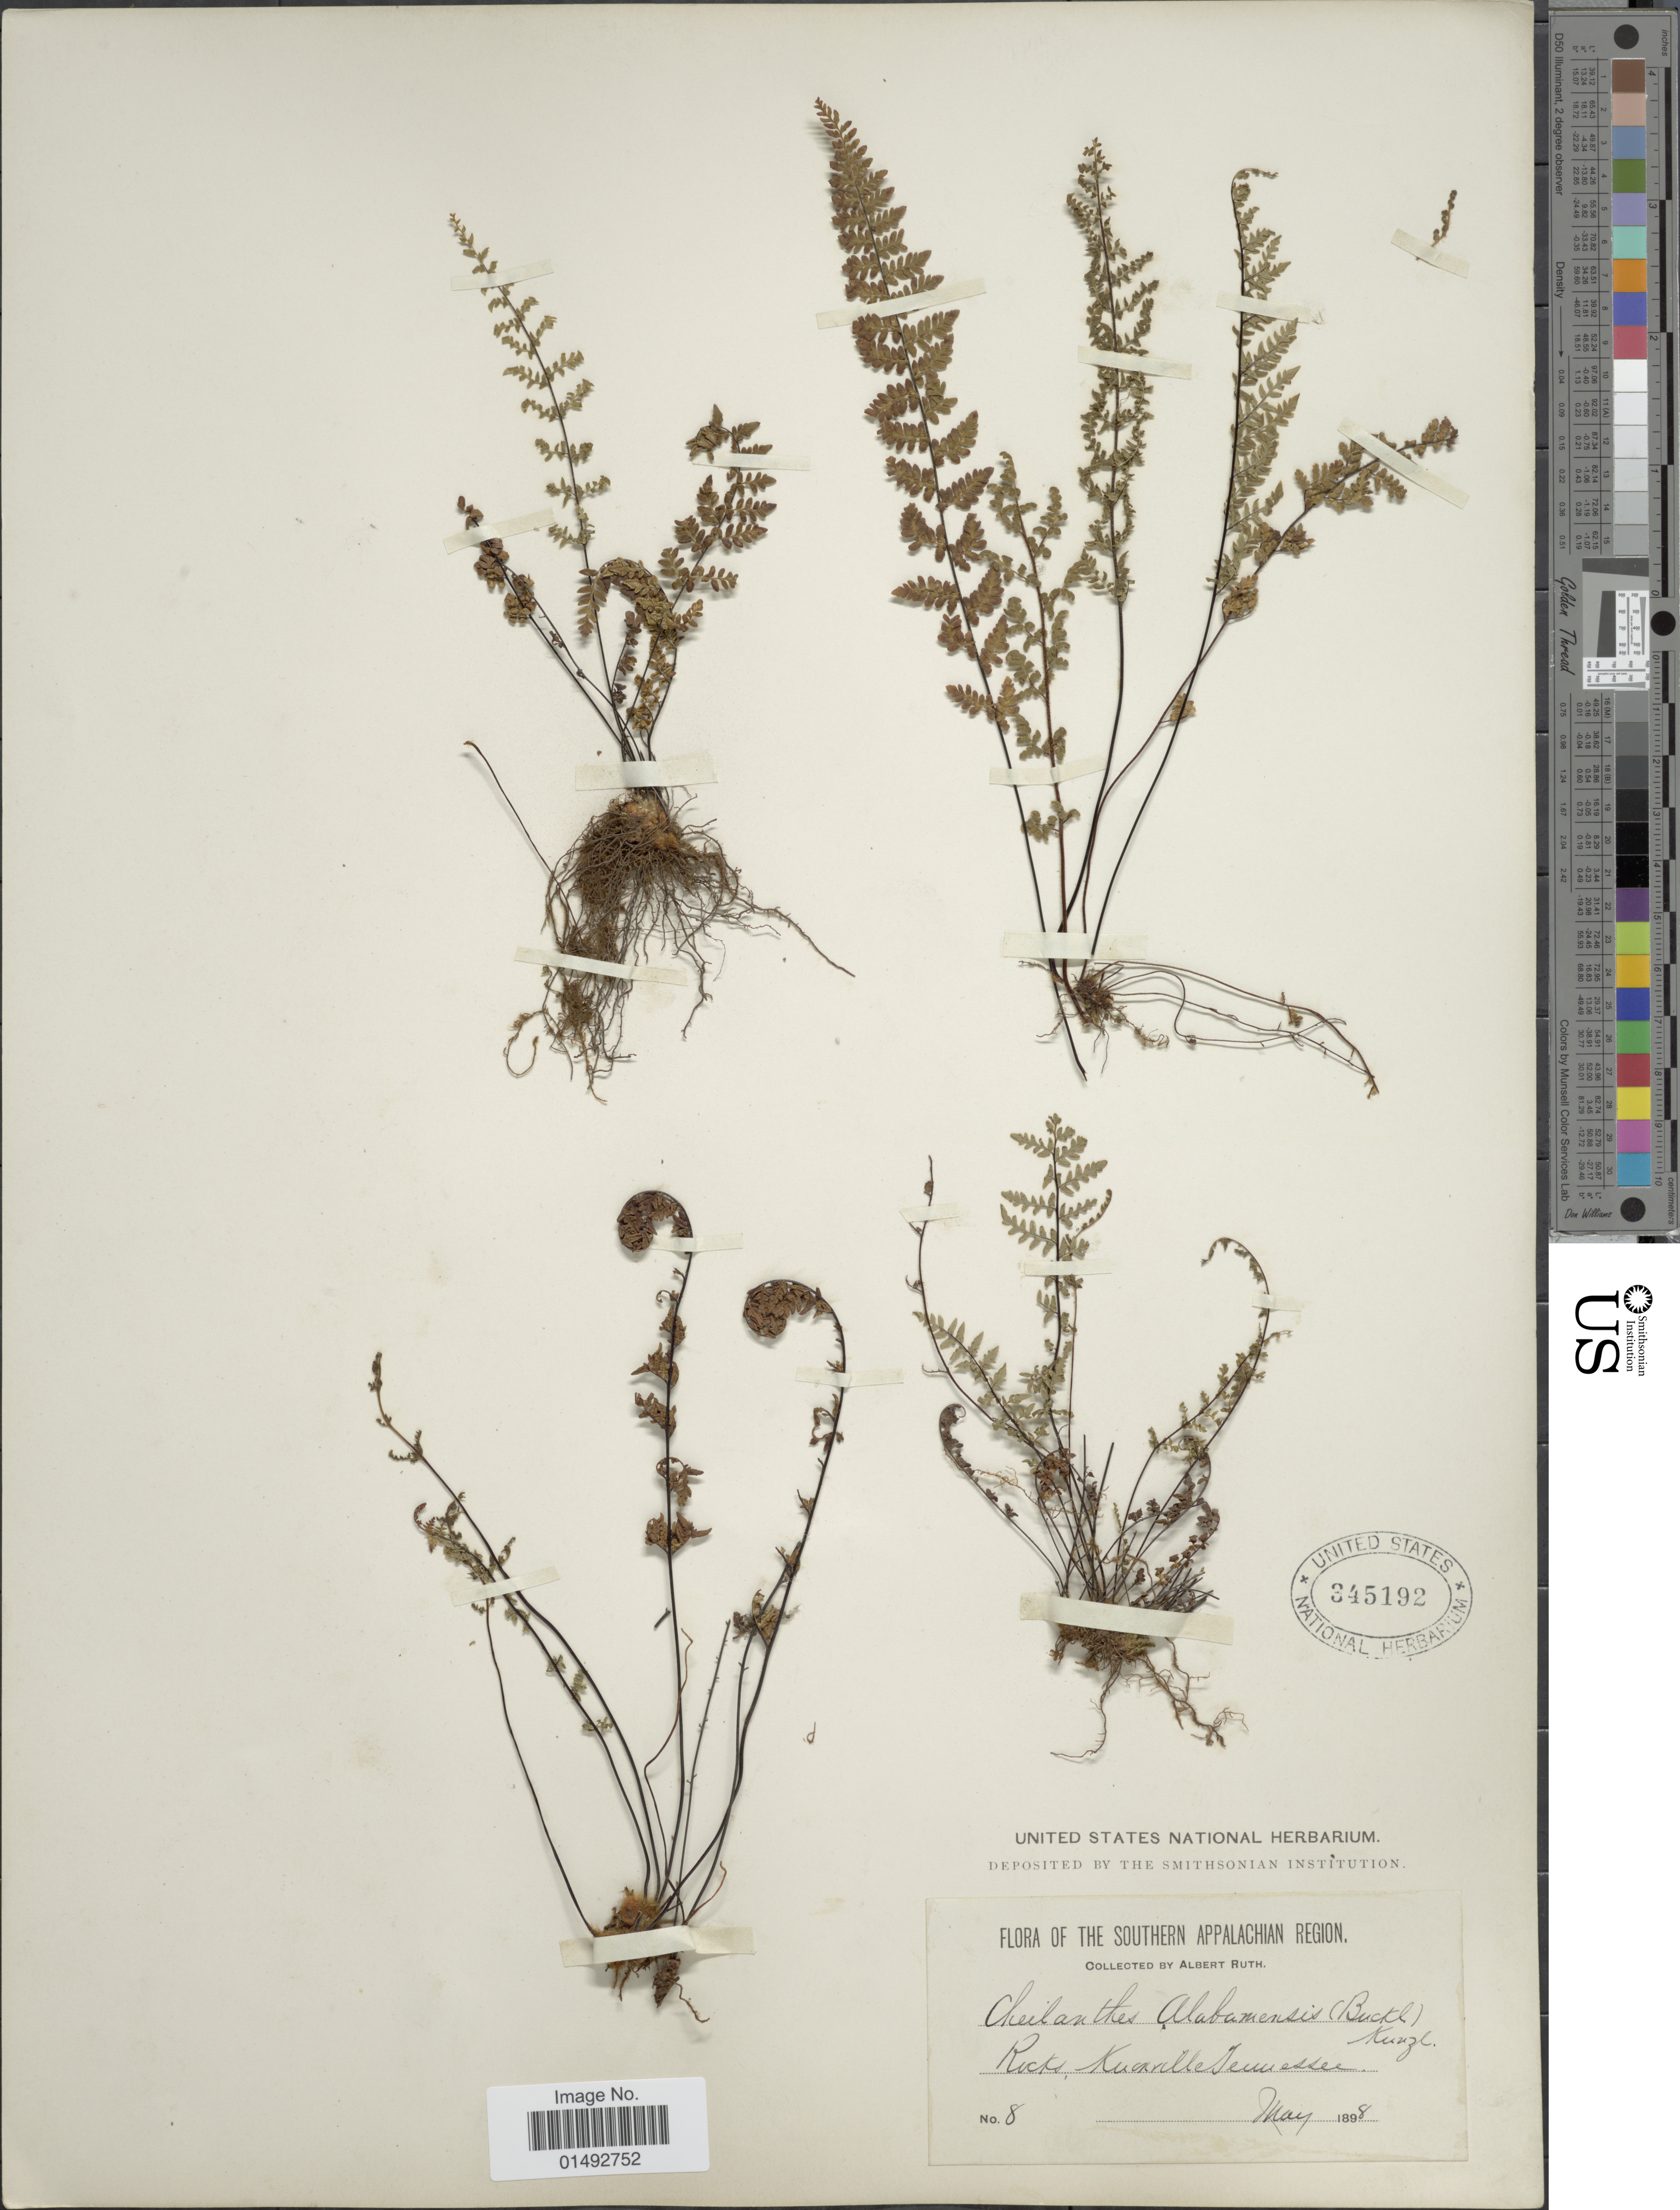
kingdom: Plantae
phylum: Tracheophyta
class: Polypodiopsida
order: Polypodiales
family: Pteridaceae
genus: Myriopteris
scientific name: Myriopteris alabamensis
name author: (Buckley) Grusz & Windham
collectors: A. Ruth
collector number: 8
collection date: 1898-05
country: United States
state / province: Tennessee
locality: Rocks, Knoxville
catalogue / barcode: US 345192